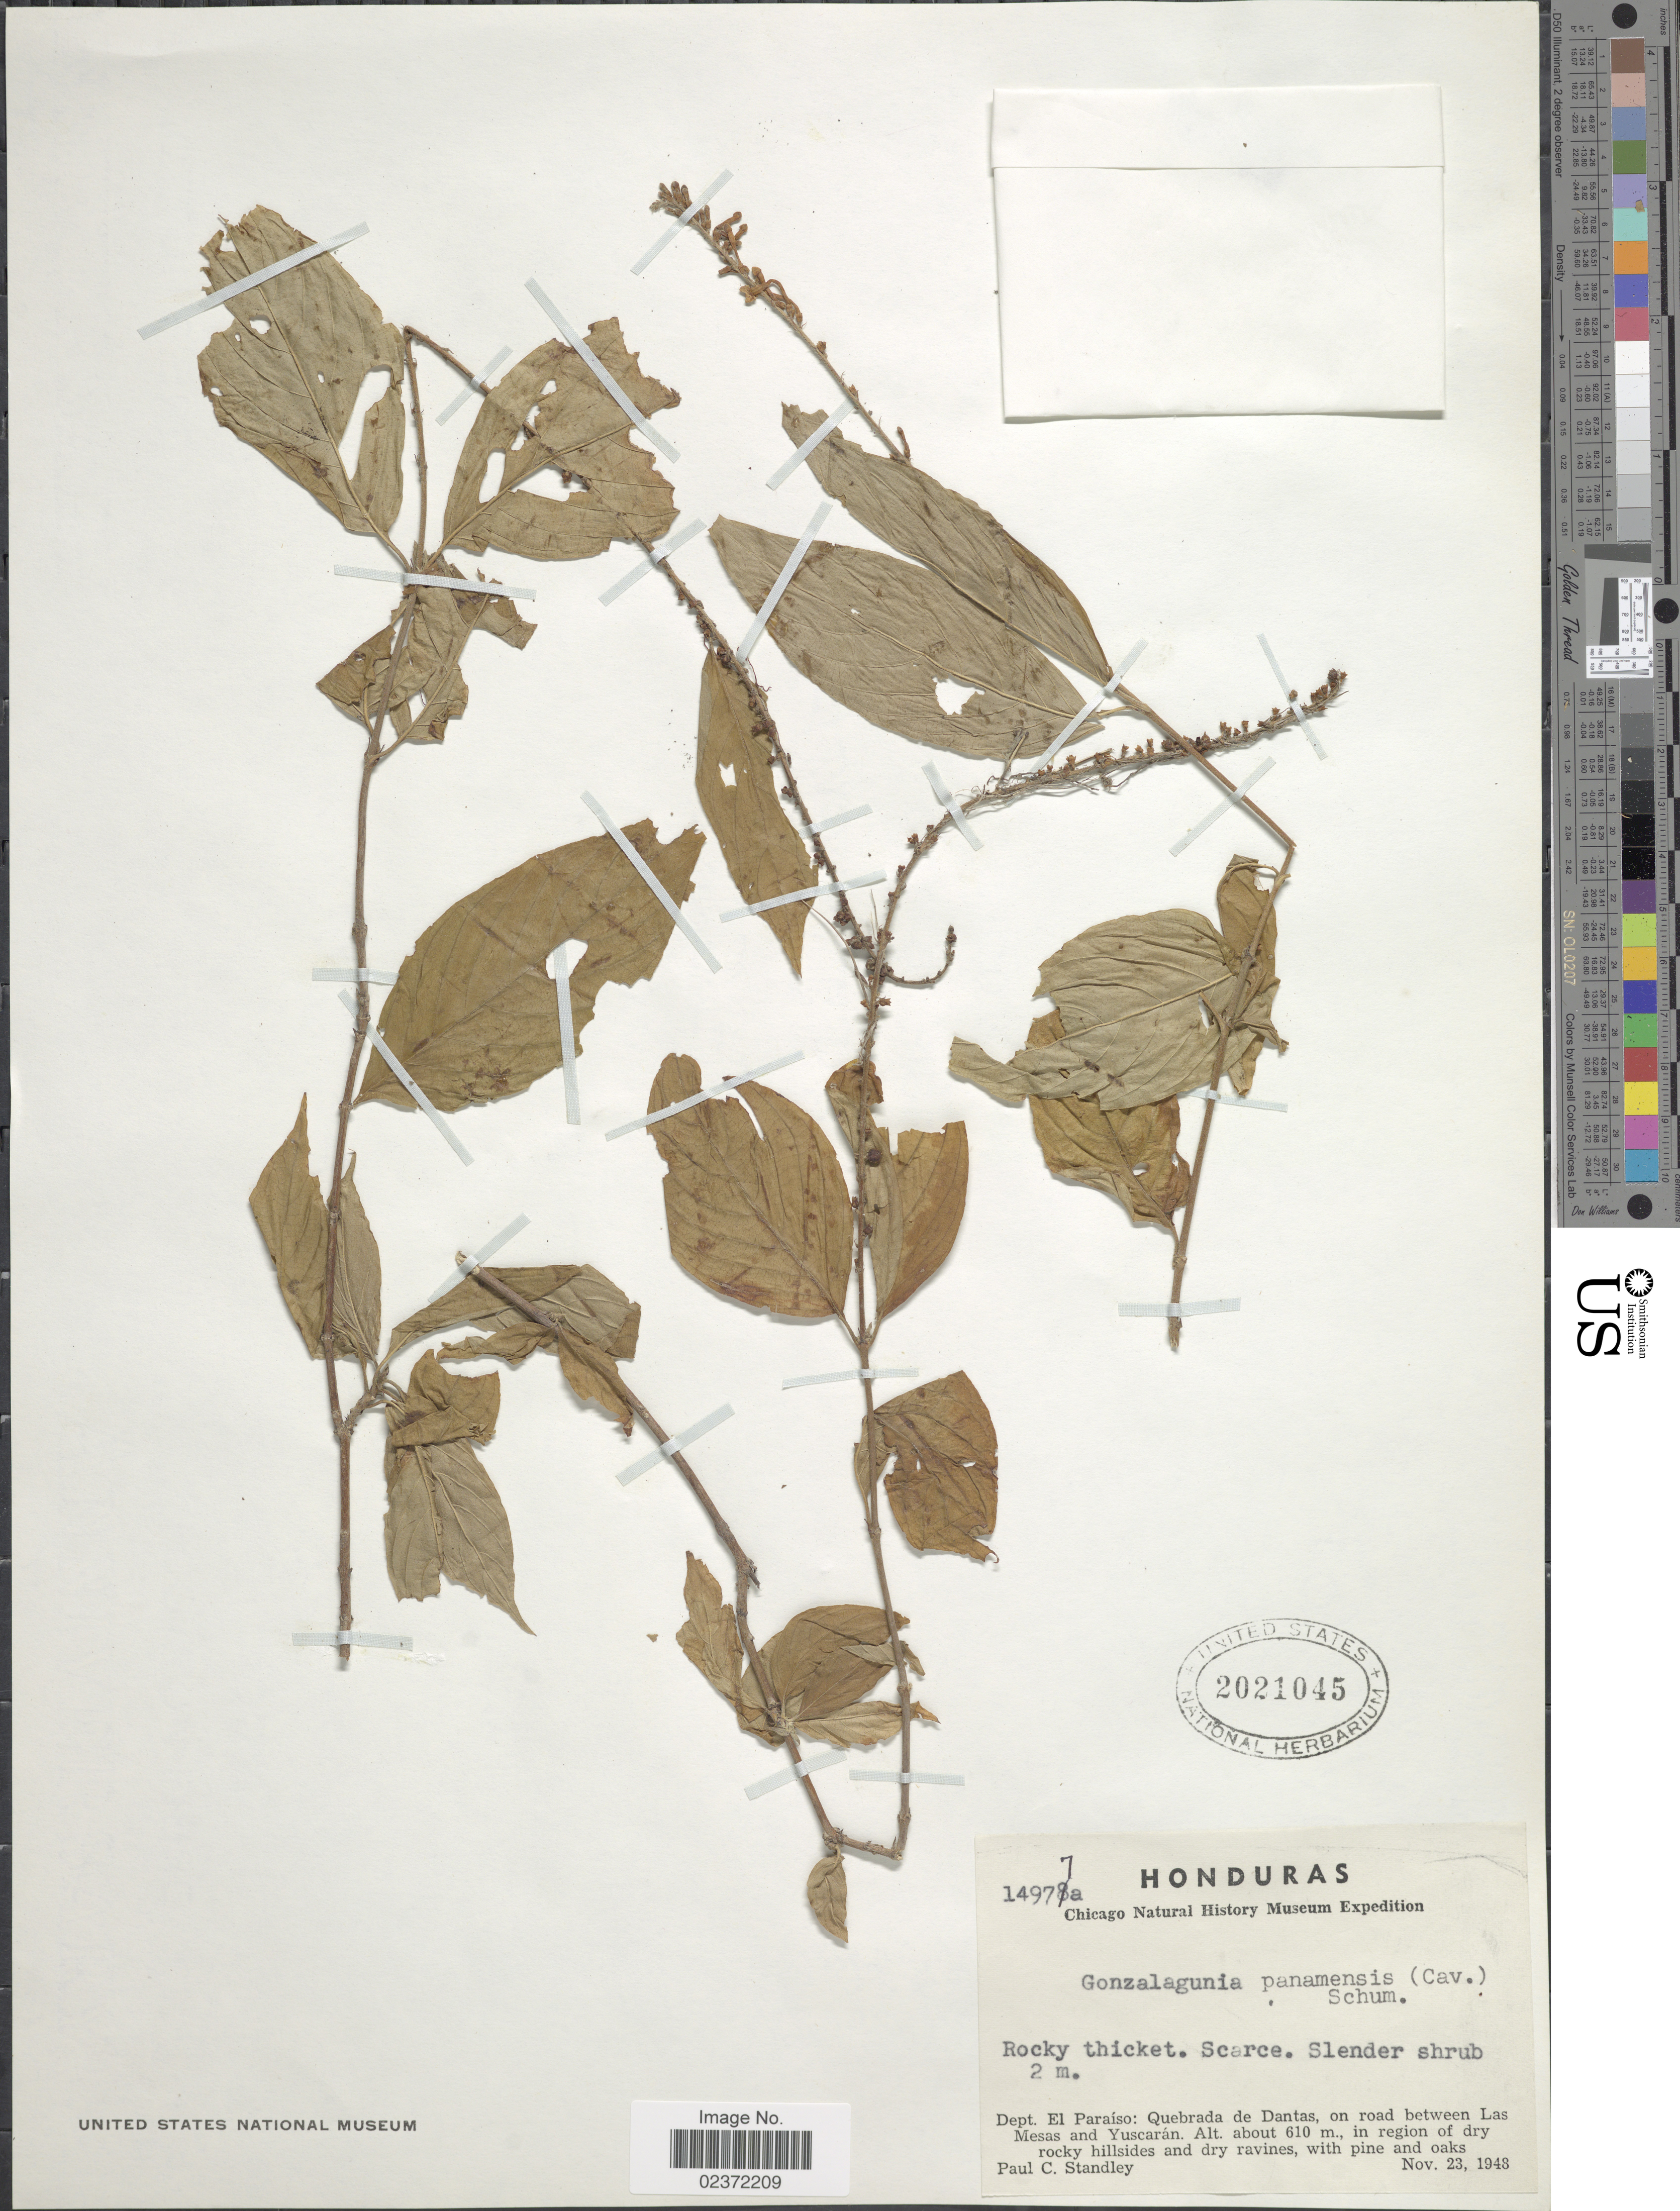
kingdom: Plantae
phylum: Tracheophyta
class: Magnoliopsida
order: Gentianales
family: Rubiaceae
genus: Gonzalagunia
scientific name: Gonzalagunia panamensis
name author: (Cav.) K. Schum.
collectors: P. C. Standley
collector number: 14977a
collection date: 1948-11-23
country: Honduras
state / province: El Paraíso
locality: Quebrada de Dantas, on road between las Mesas and Yuscaran, in region of dry rocky hillsides and dry ravines, with pine and oaks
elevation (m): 610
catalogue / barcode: US 2021045